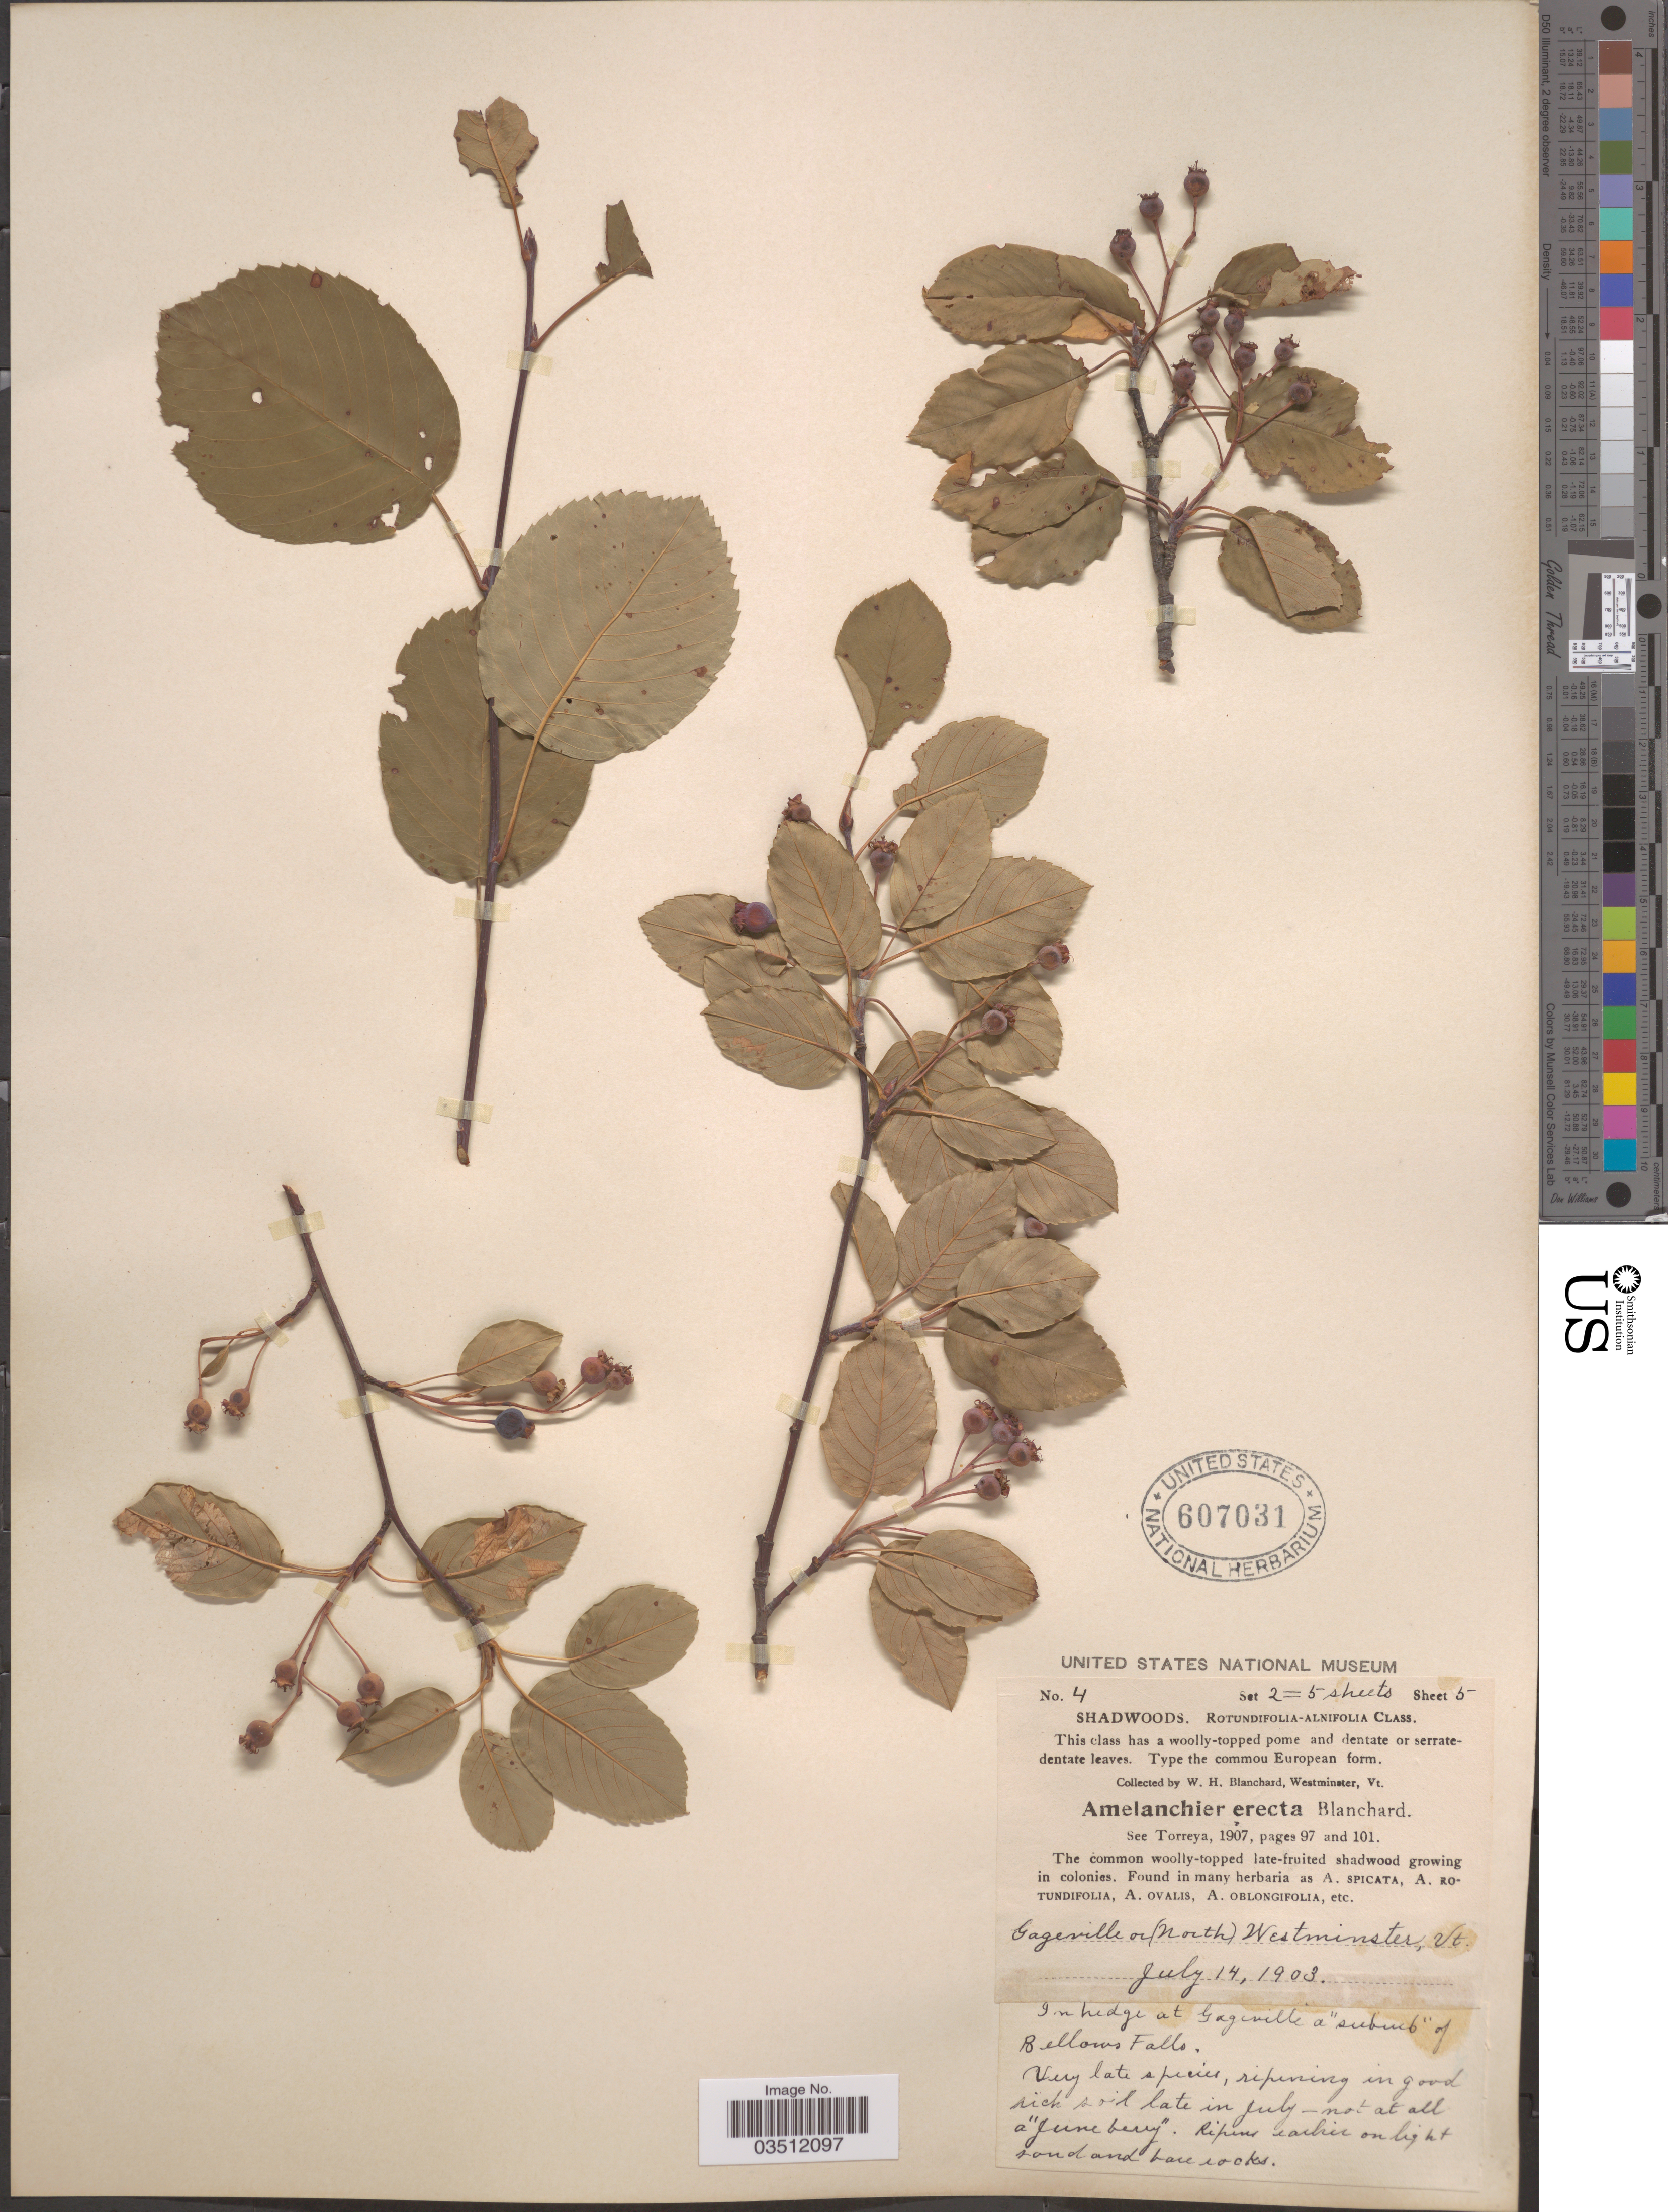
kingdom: Plantae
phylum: Tracheophyta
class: Magnoliopsida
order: Rosales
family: Rosaceae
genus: Amelanchier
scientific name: Amelanchier erecta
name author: Blanch.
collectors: W. H. Blanchard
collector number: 4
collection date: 1903-07-14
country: United States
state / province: Vermont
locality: Gageville or (North) Westminster, Vt. In hedge at Gageville a 'suburb' of Bellows Falls.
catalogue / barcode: US 607031